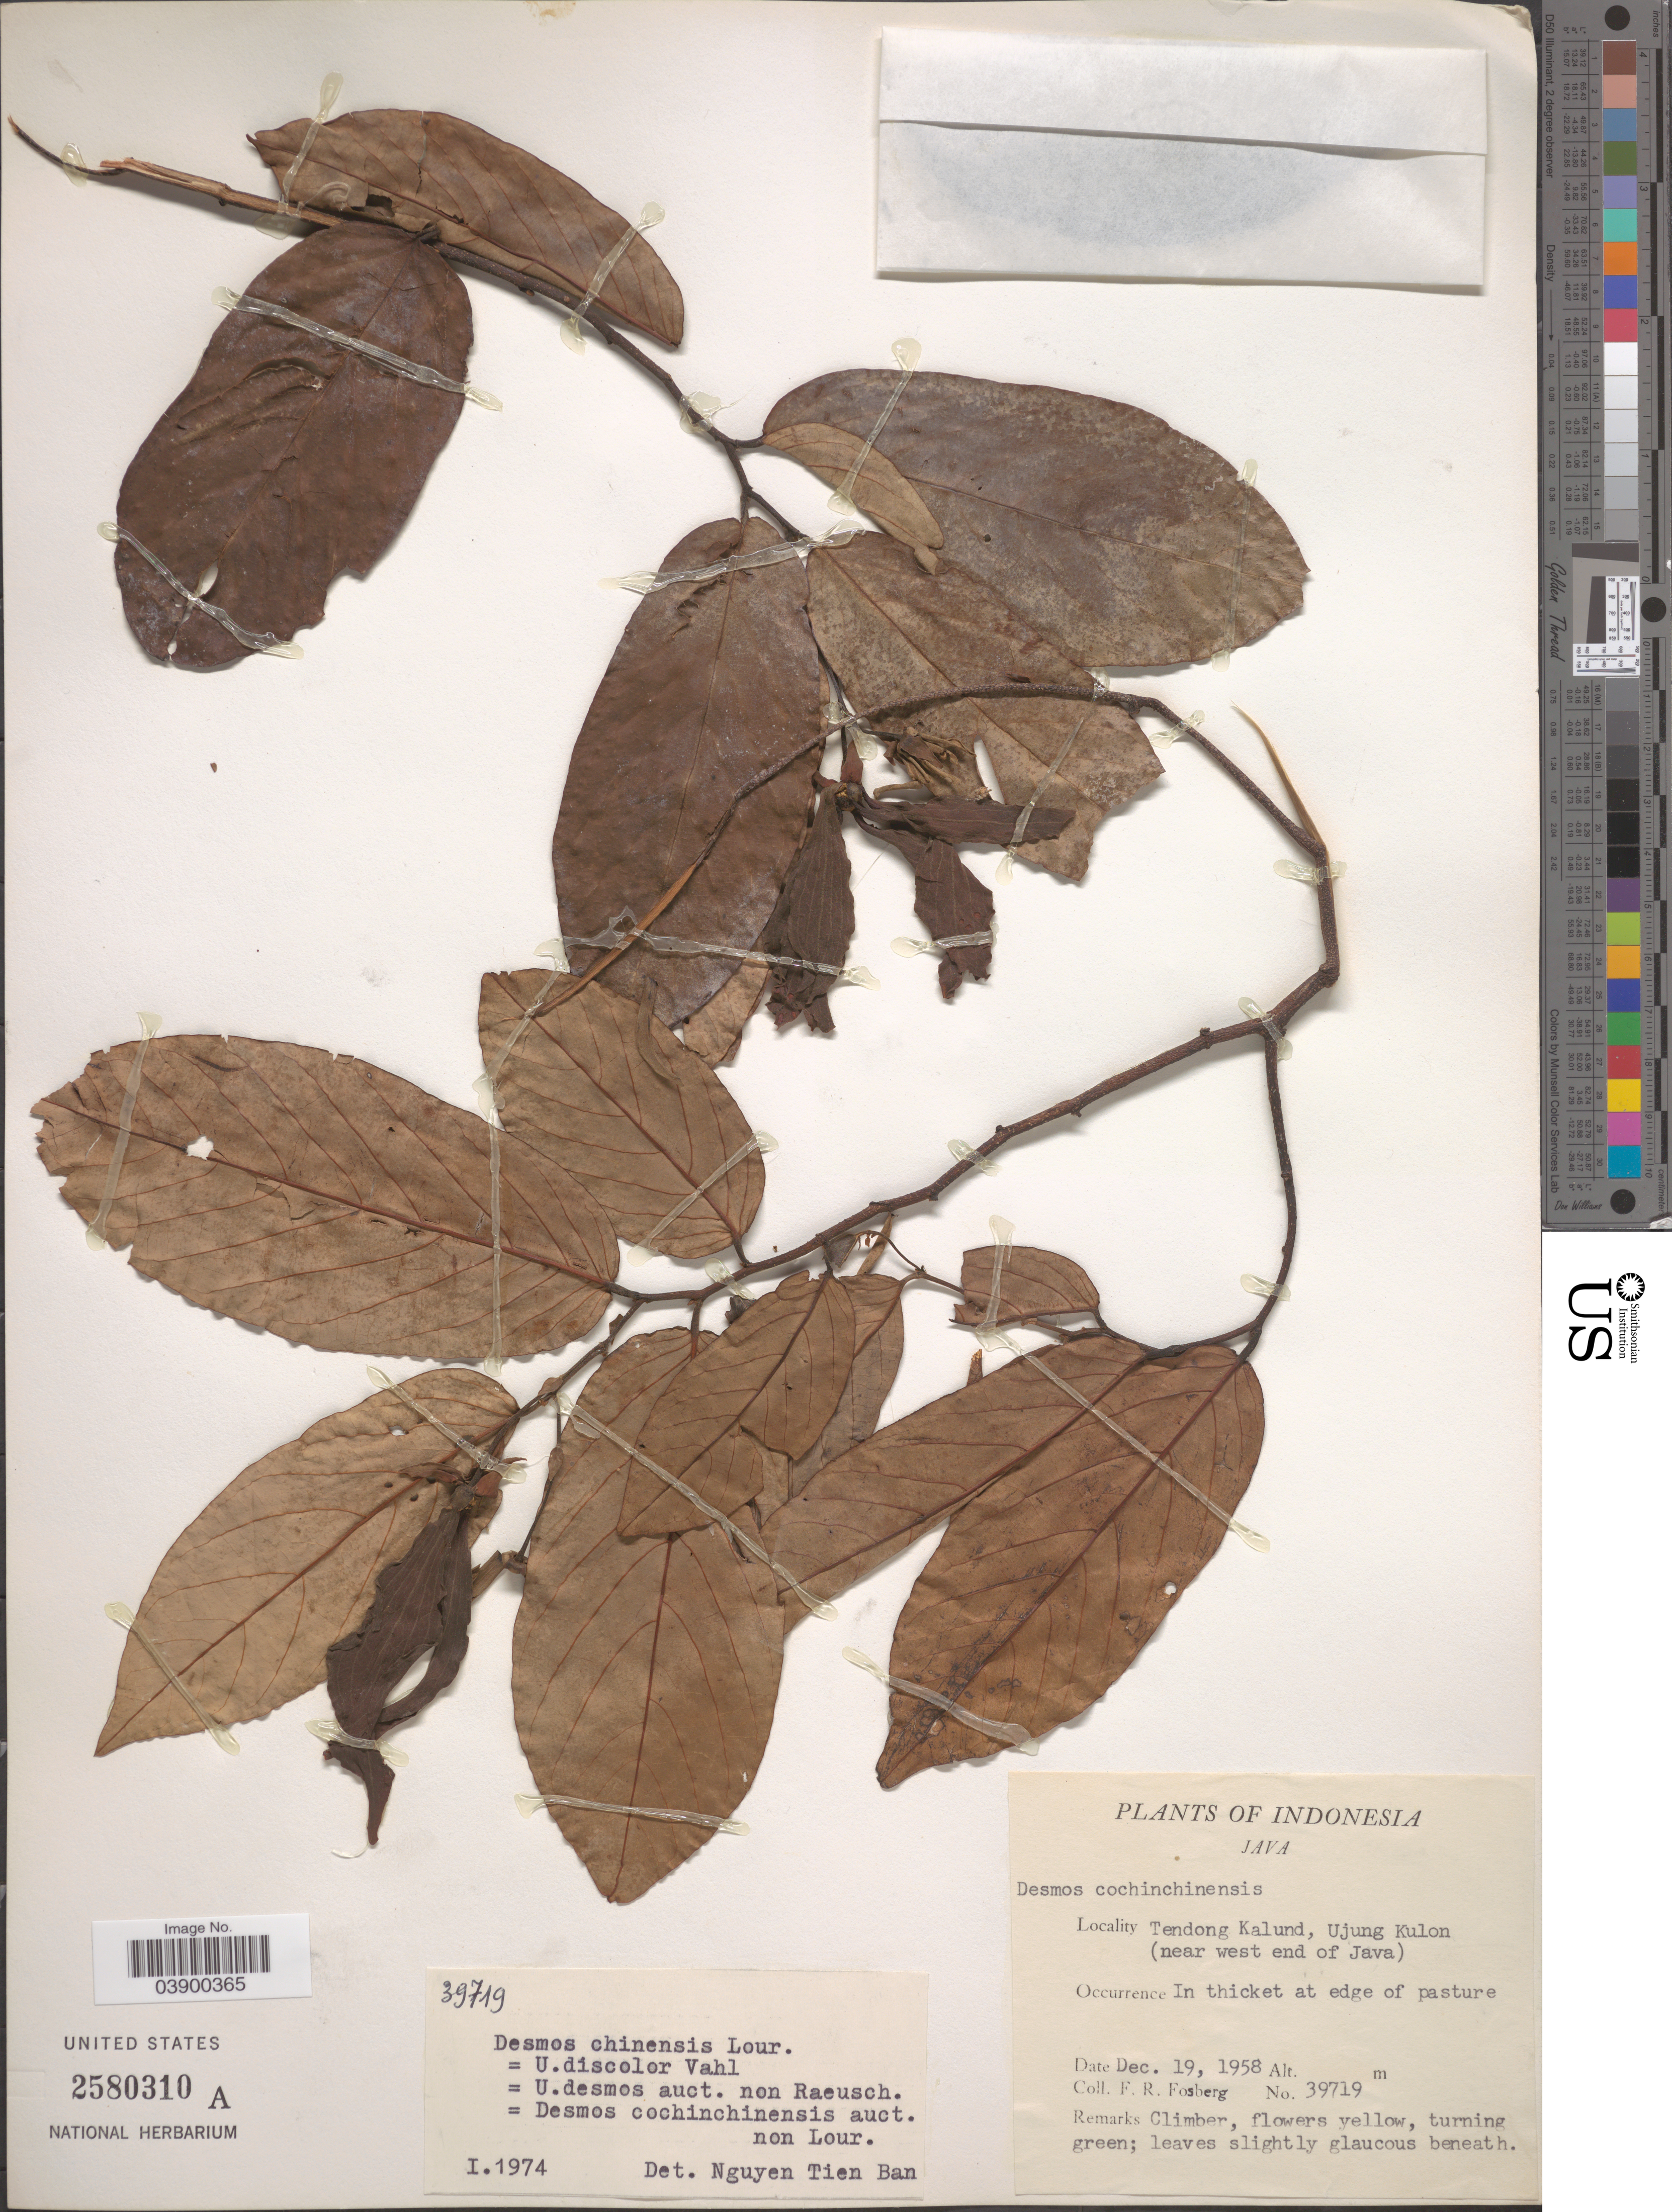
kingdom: Plantae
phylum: Tracheophyta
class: Magnoliopsida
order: Magnoliales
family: Annonaceae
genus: Desmos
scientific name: Desmos chinensis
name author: Lour.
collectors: F. R. Fosberg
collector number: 39719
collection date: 1958-12-19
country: Indonesia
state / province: Java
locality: Tendong Kalund, Ujung Kulon (near west end of Java).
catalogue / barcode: US 2580310A